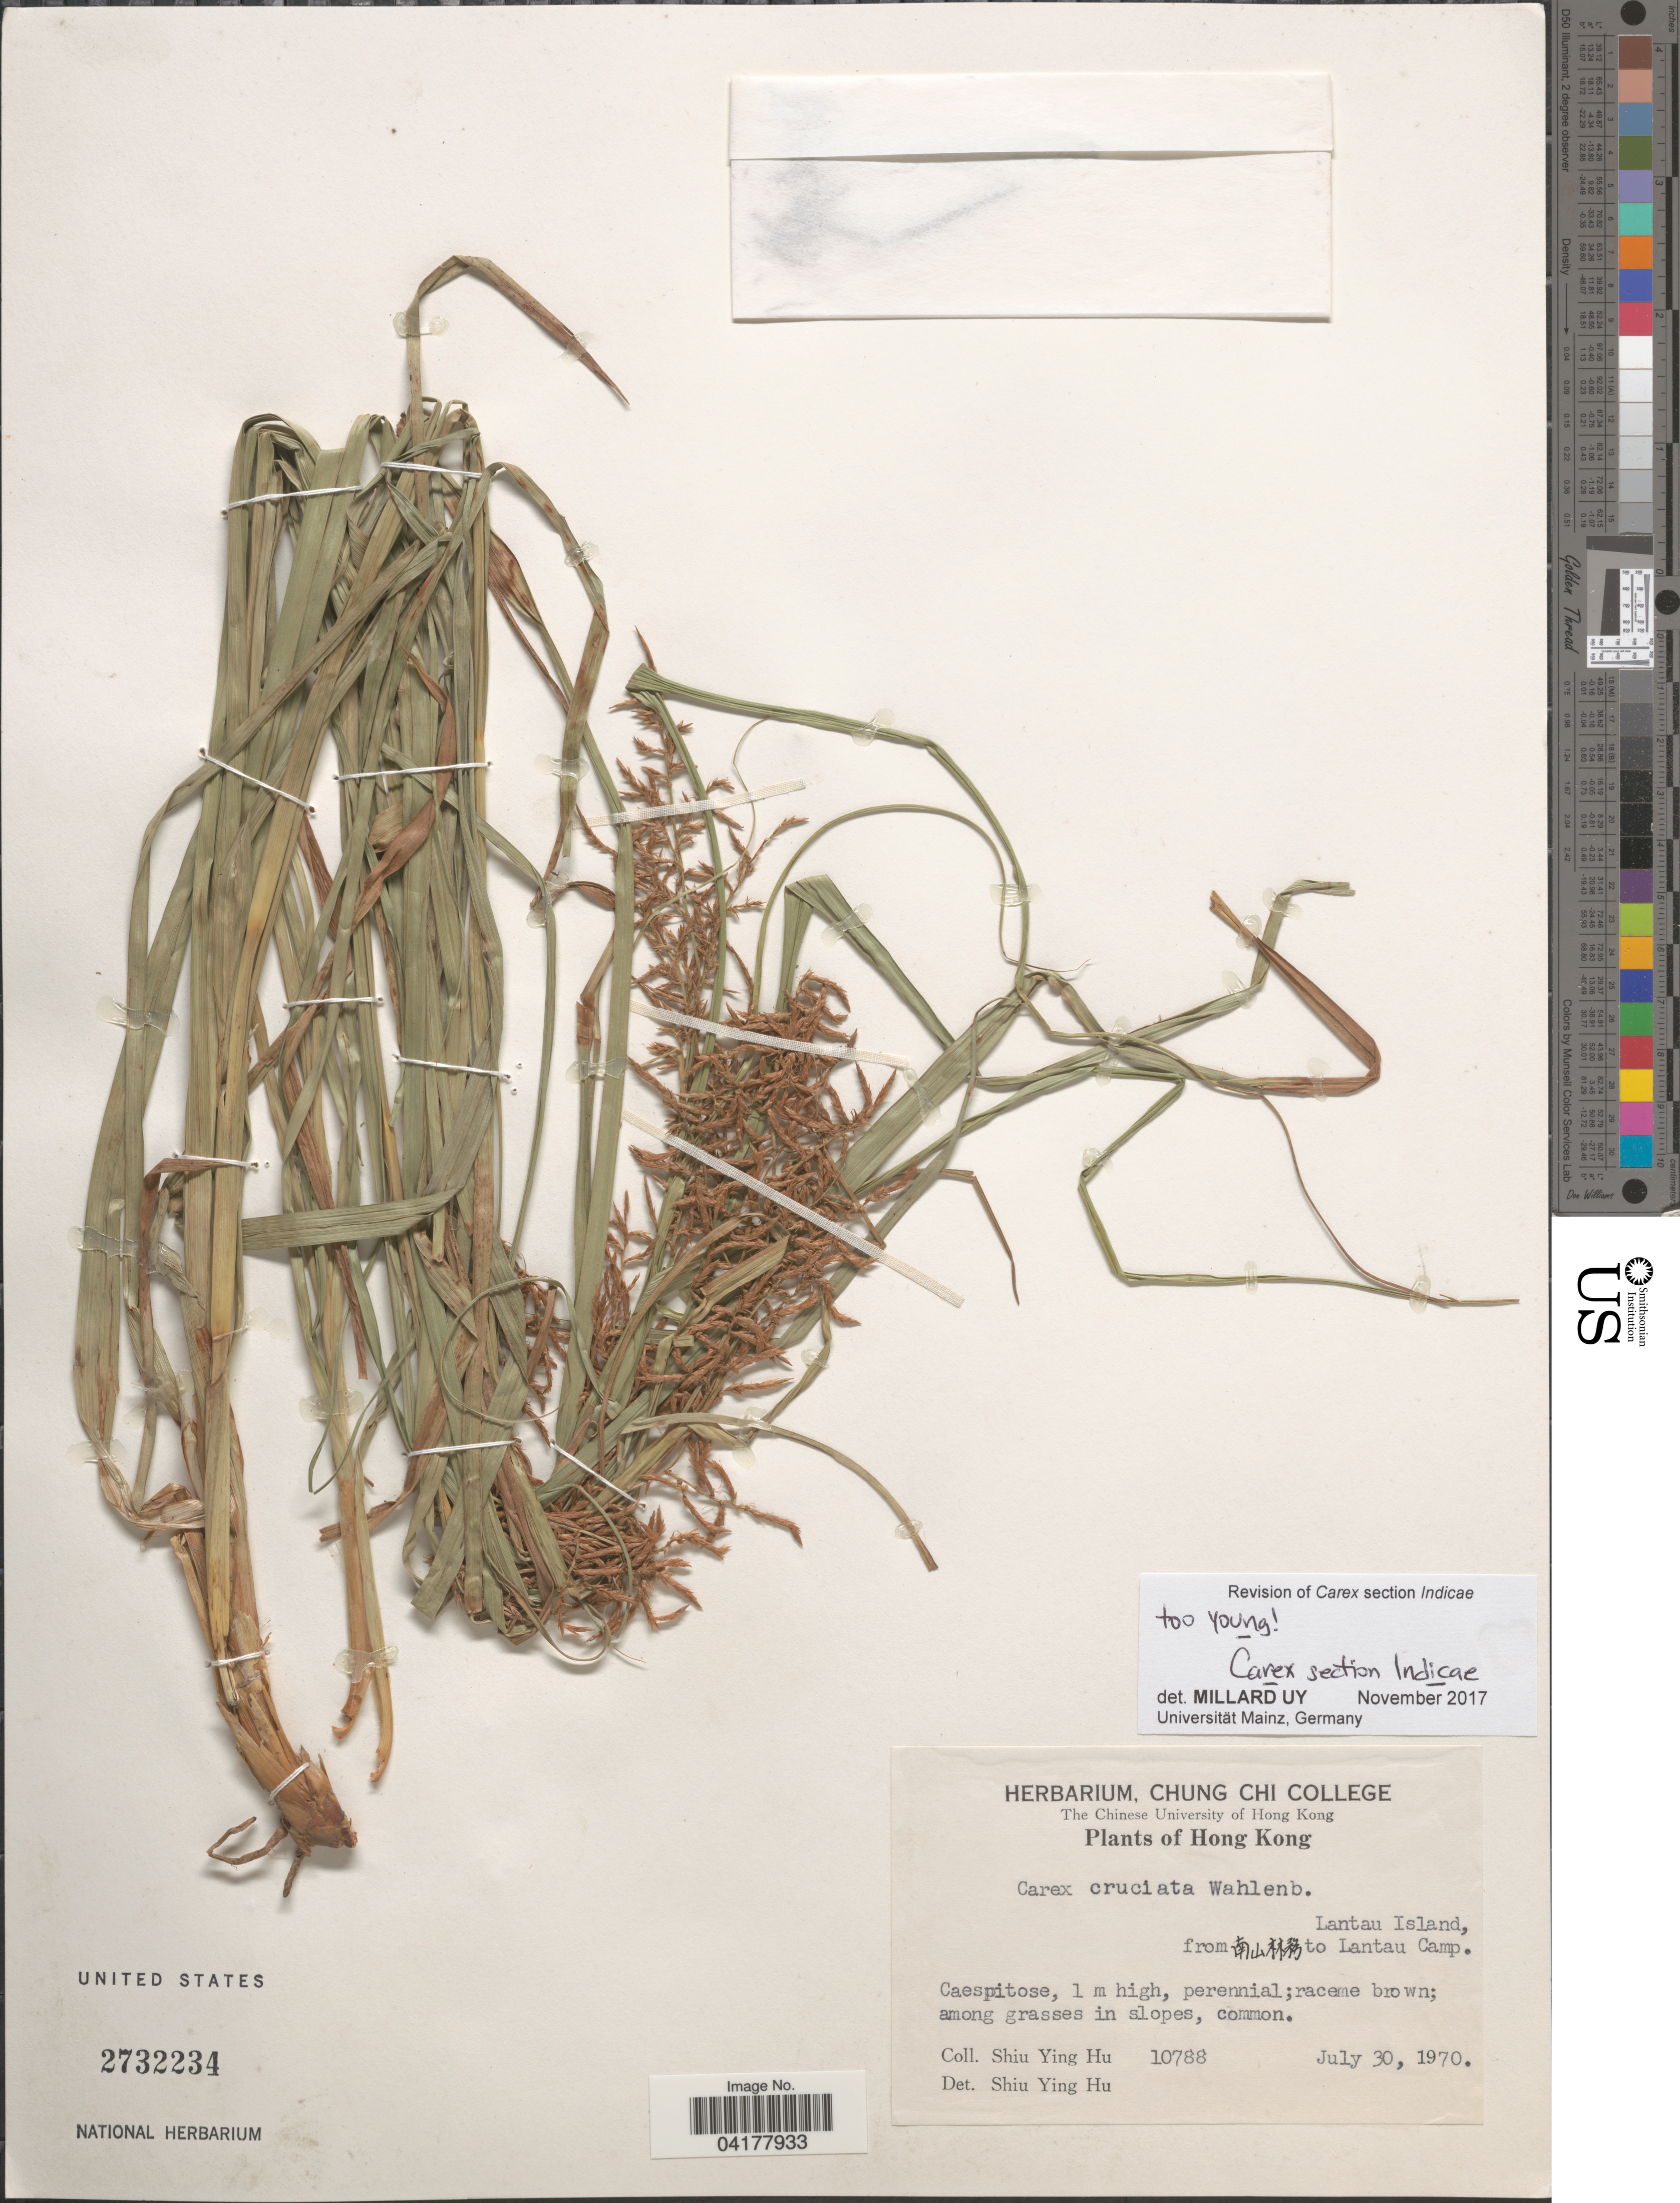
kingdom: Plantae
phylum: Tracheophyta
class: Liliopsida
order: Poales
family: Cyperaceae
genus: Carex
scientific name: Carex cruciata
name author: Wahlenb.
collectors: S. Y. Hu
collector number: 10788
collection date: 1970-07-30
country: China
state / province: Hong Kong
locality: Lantau Island, from [Foreign script] to Lantau Camp.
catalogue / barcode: US 2732234